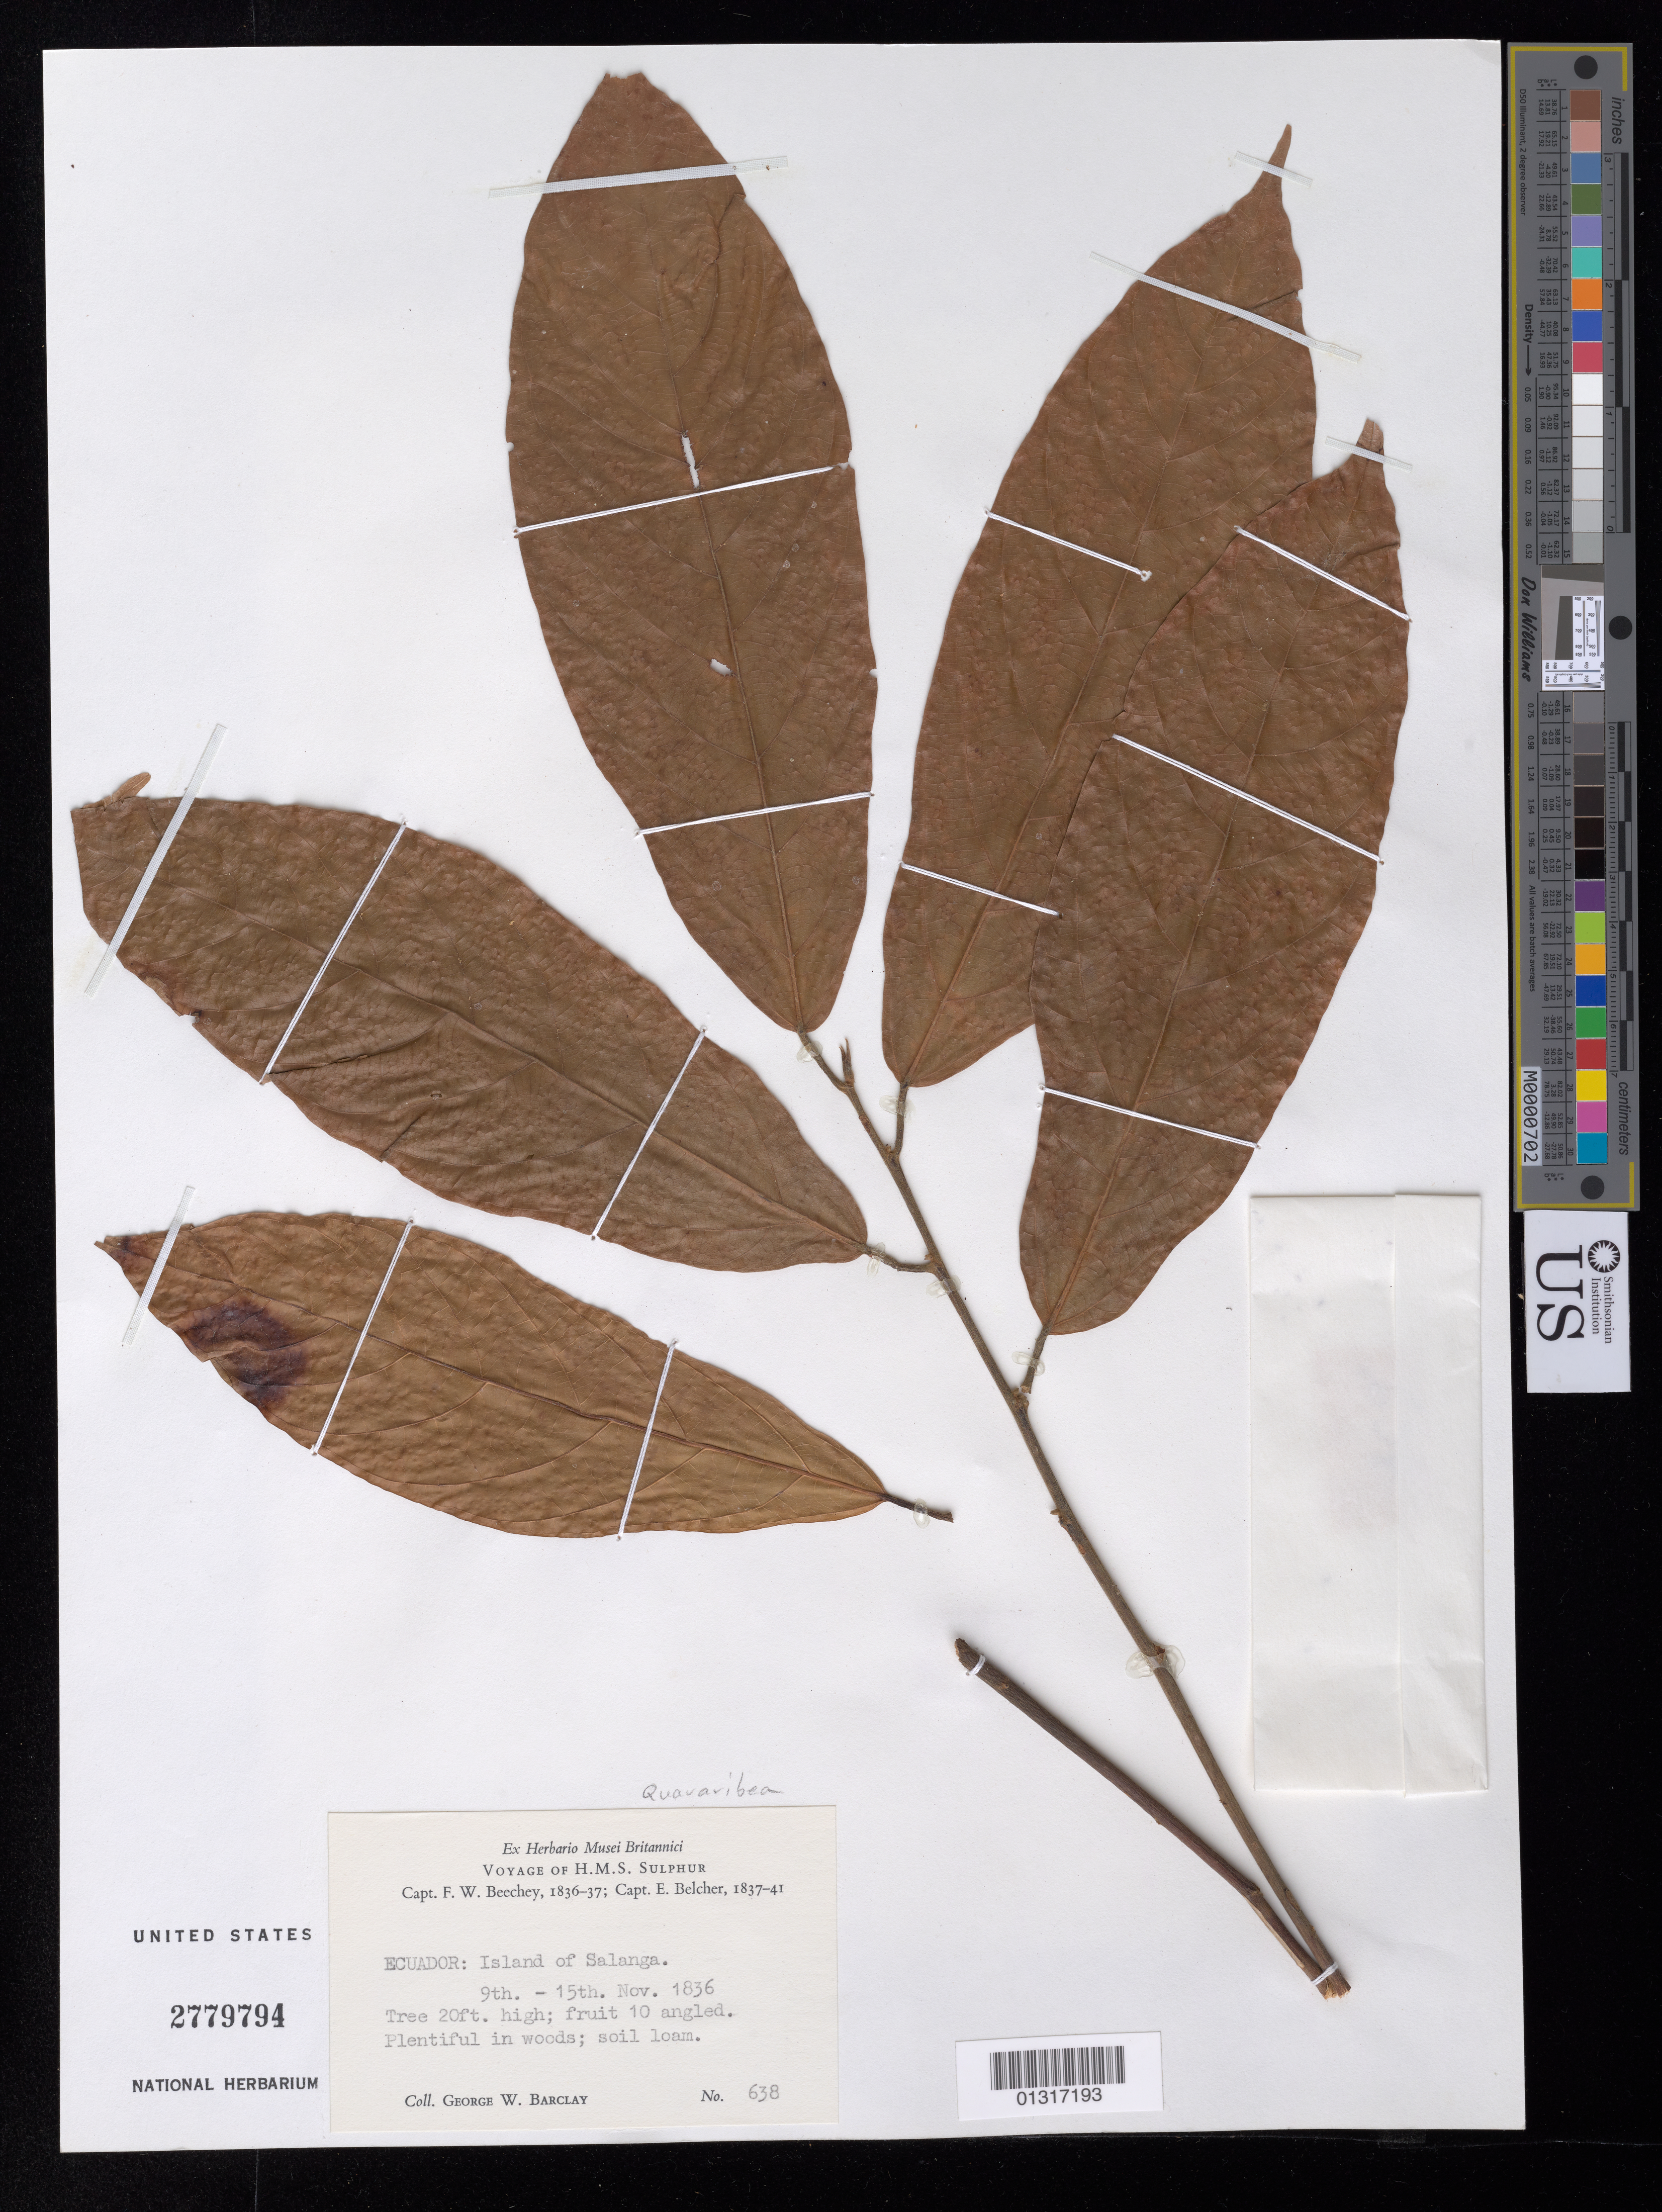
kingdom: Plantae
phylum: Tracheophyta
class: Magnoliopsida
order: Malvales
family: Malvaceae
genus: Quararibea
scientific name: Quararibea sp.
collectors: G. W. Barclay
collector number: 638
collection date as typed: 9-15 Nov 1836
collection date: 1836-11-09/1836-11-15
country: Ecuador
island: Salanga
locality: Island of Salanga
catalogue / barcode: US 2779794